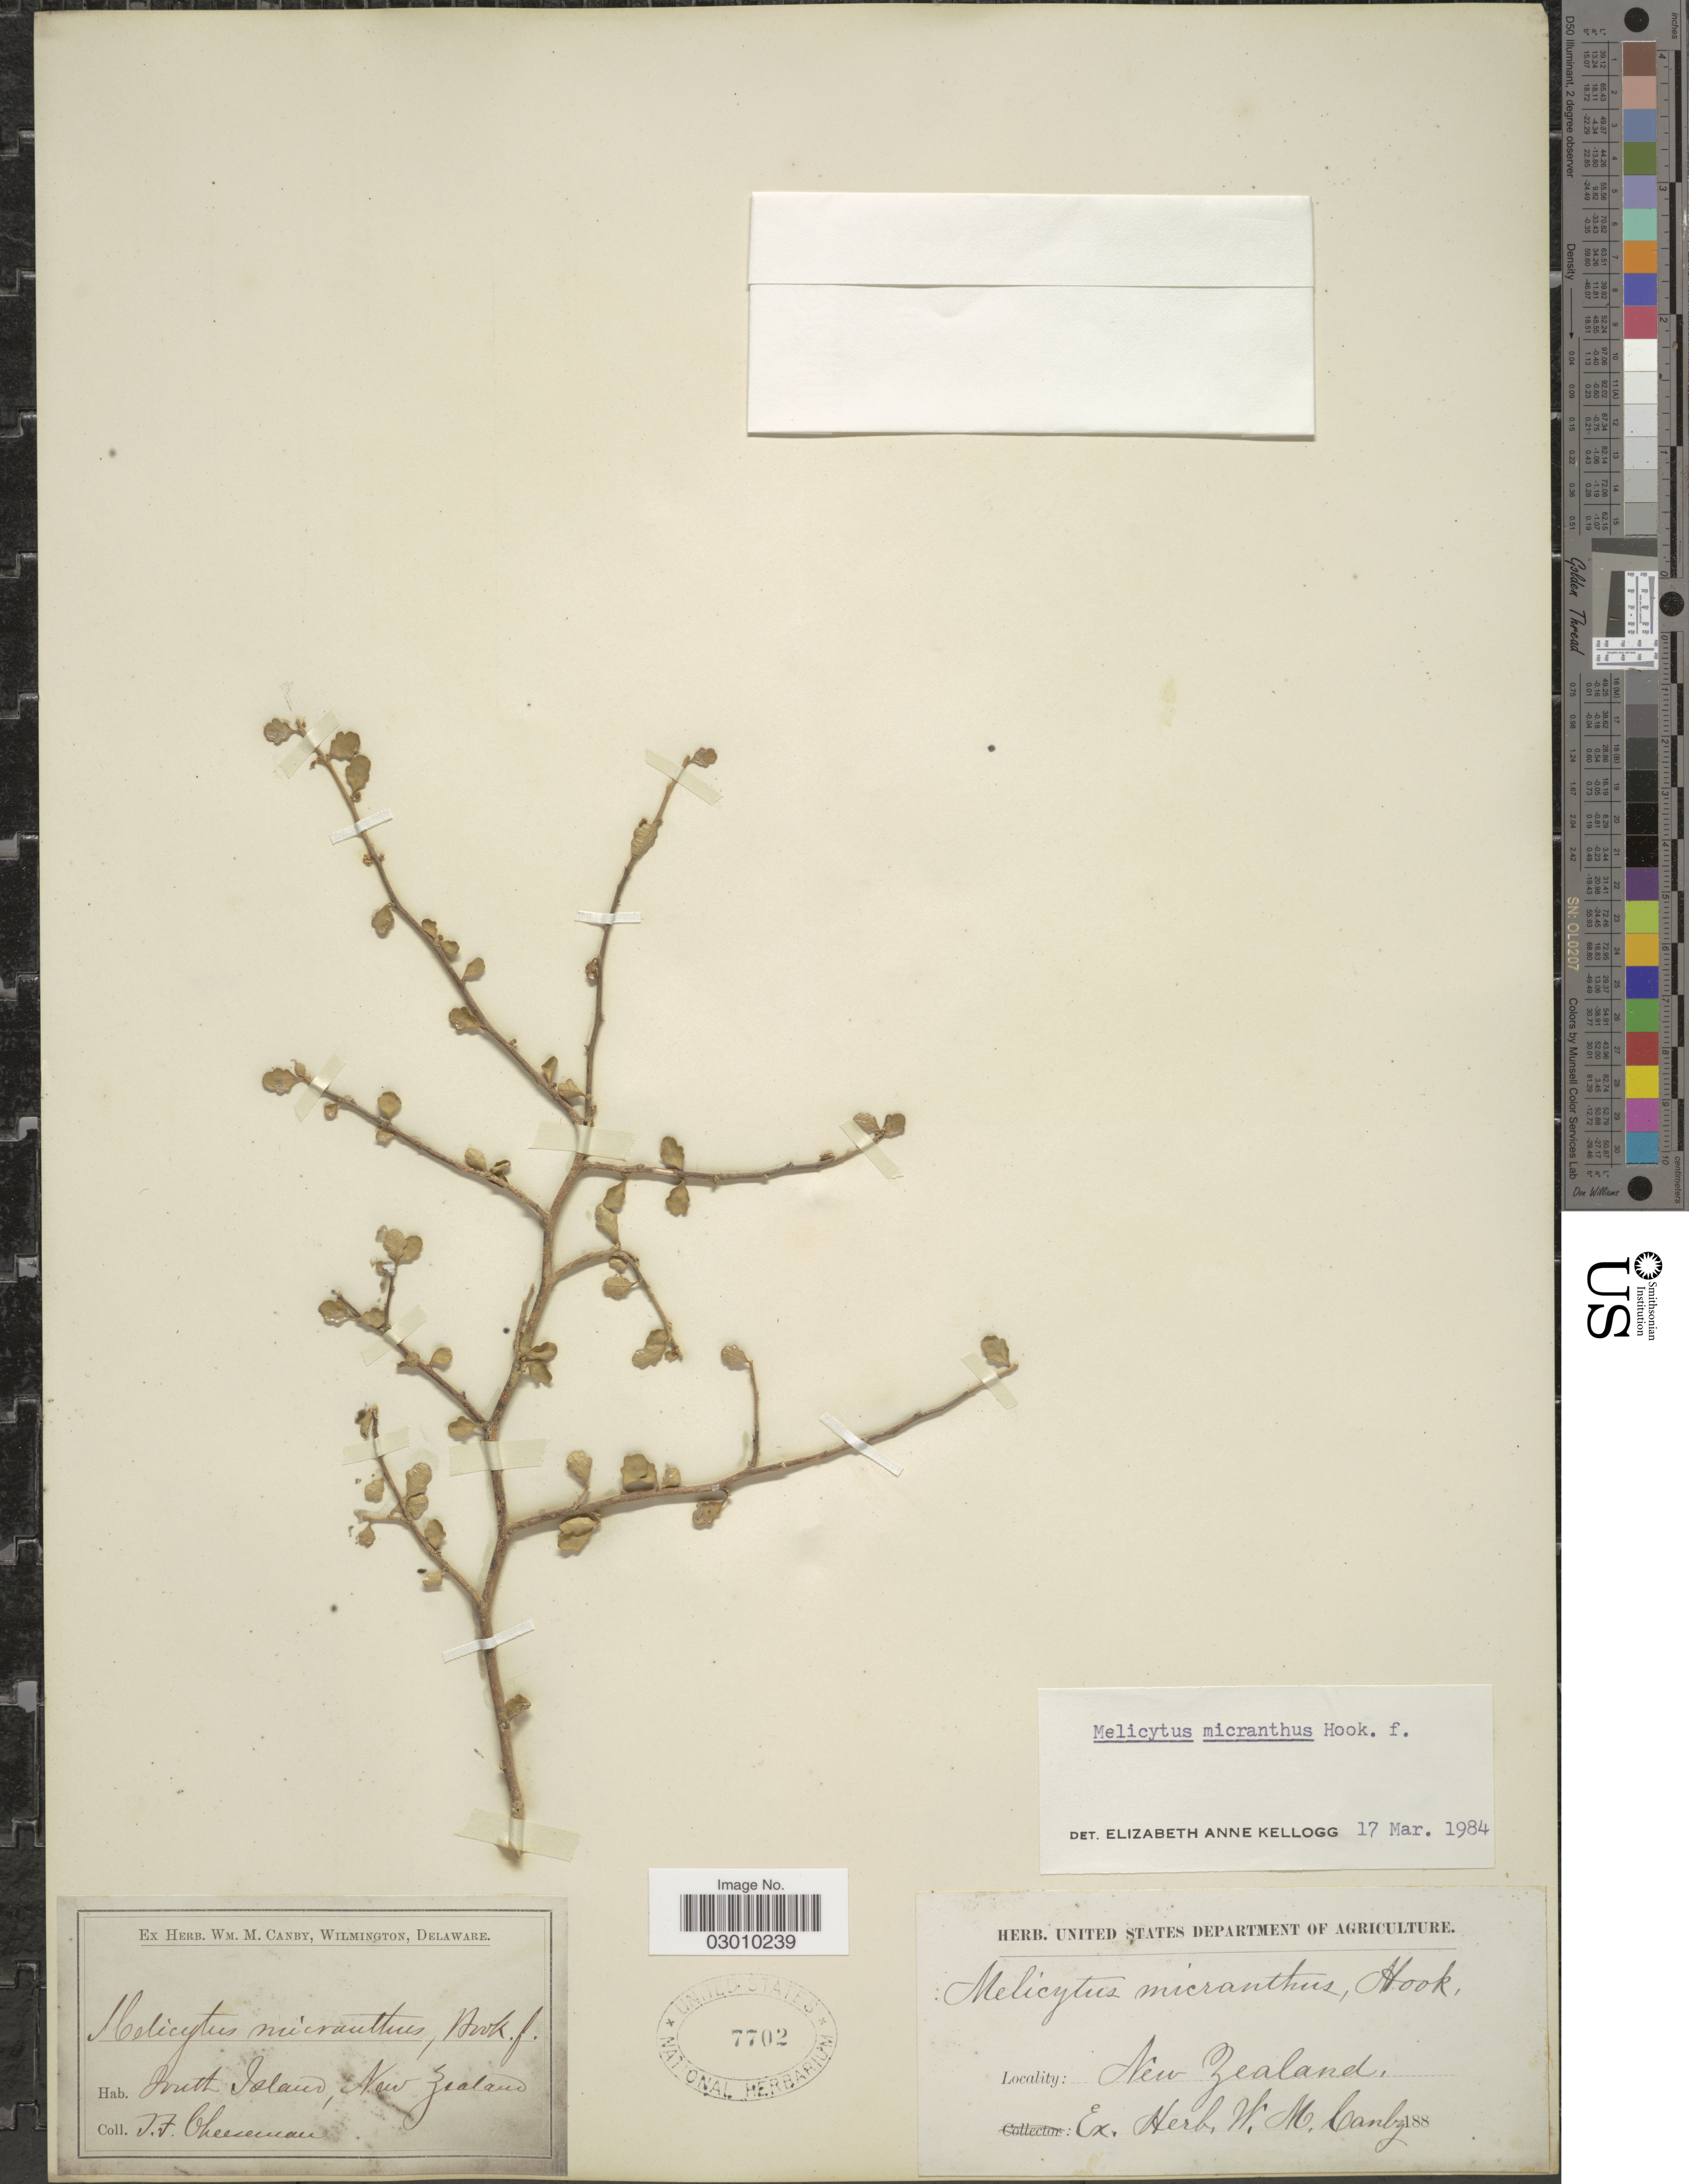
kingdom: Plantae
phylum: Tracheophyta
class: Magnoliopsida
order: Malpighiales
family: Violaceae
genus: Melicytus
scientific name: Melicytus micranthus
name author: (Hook. f.) Hook. f.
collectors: T. F. Cheeseman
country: New Zealand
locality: South Island.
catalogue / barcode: US 7702